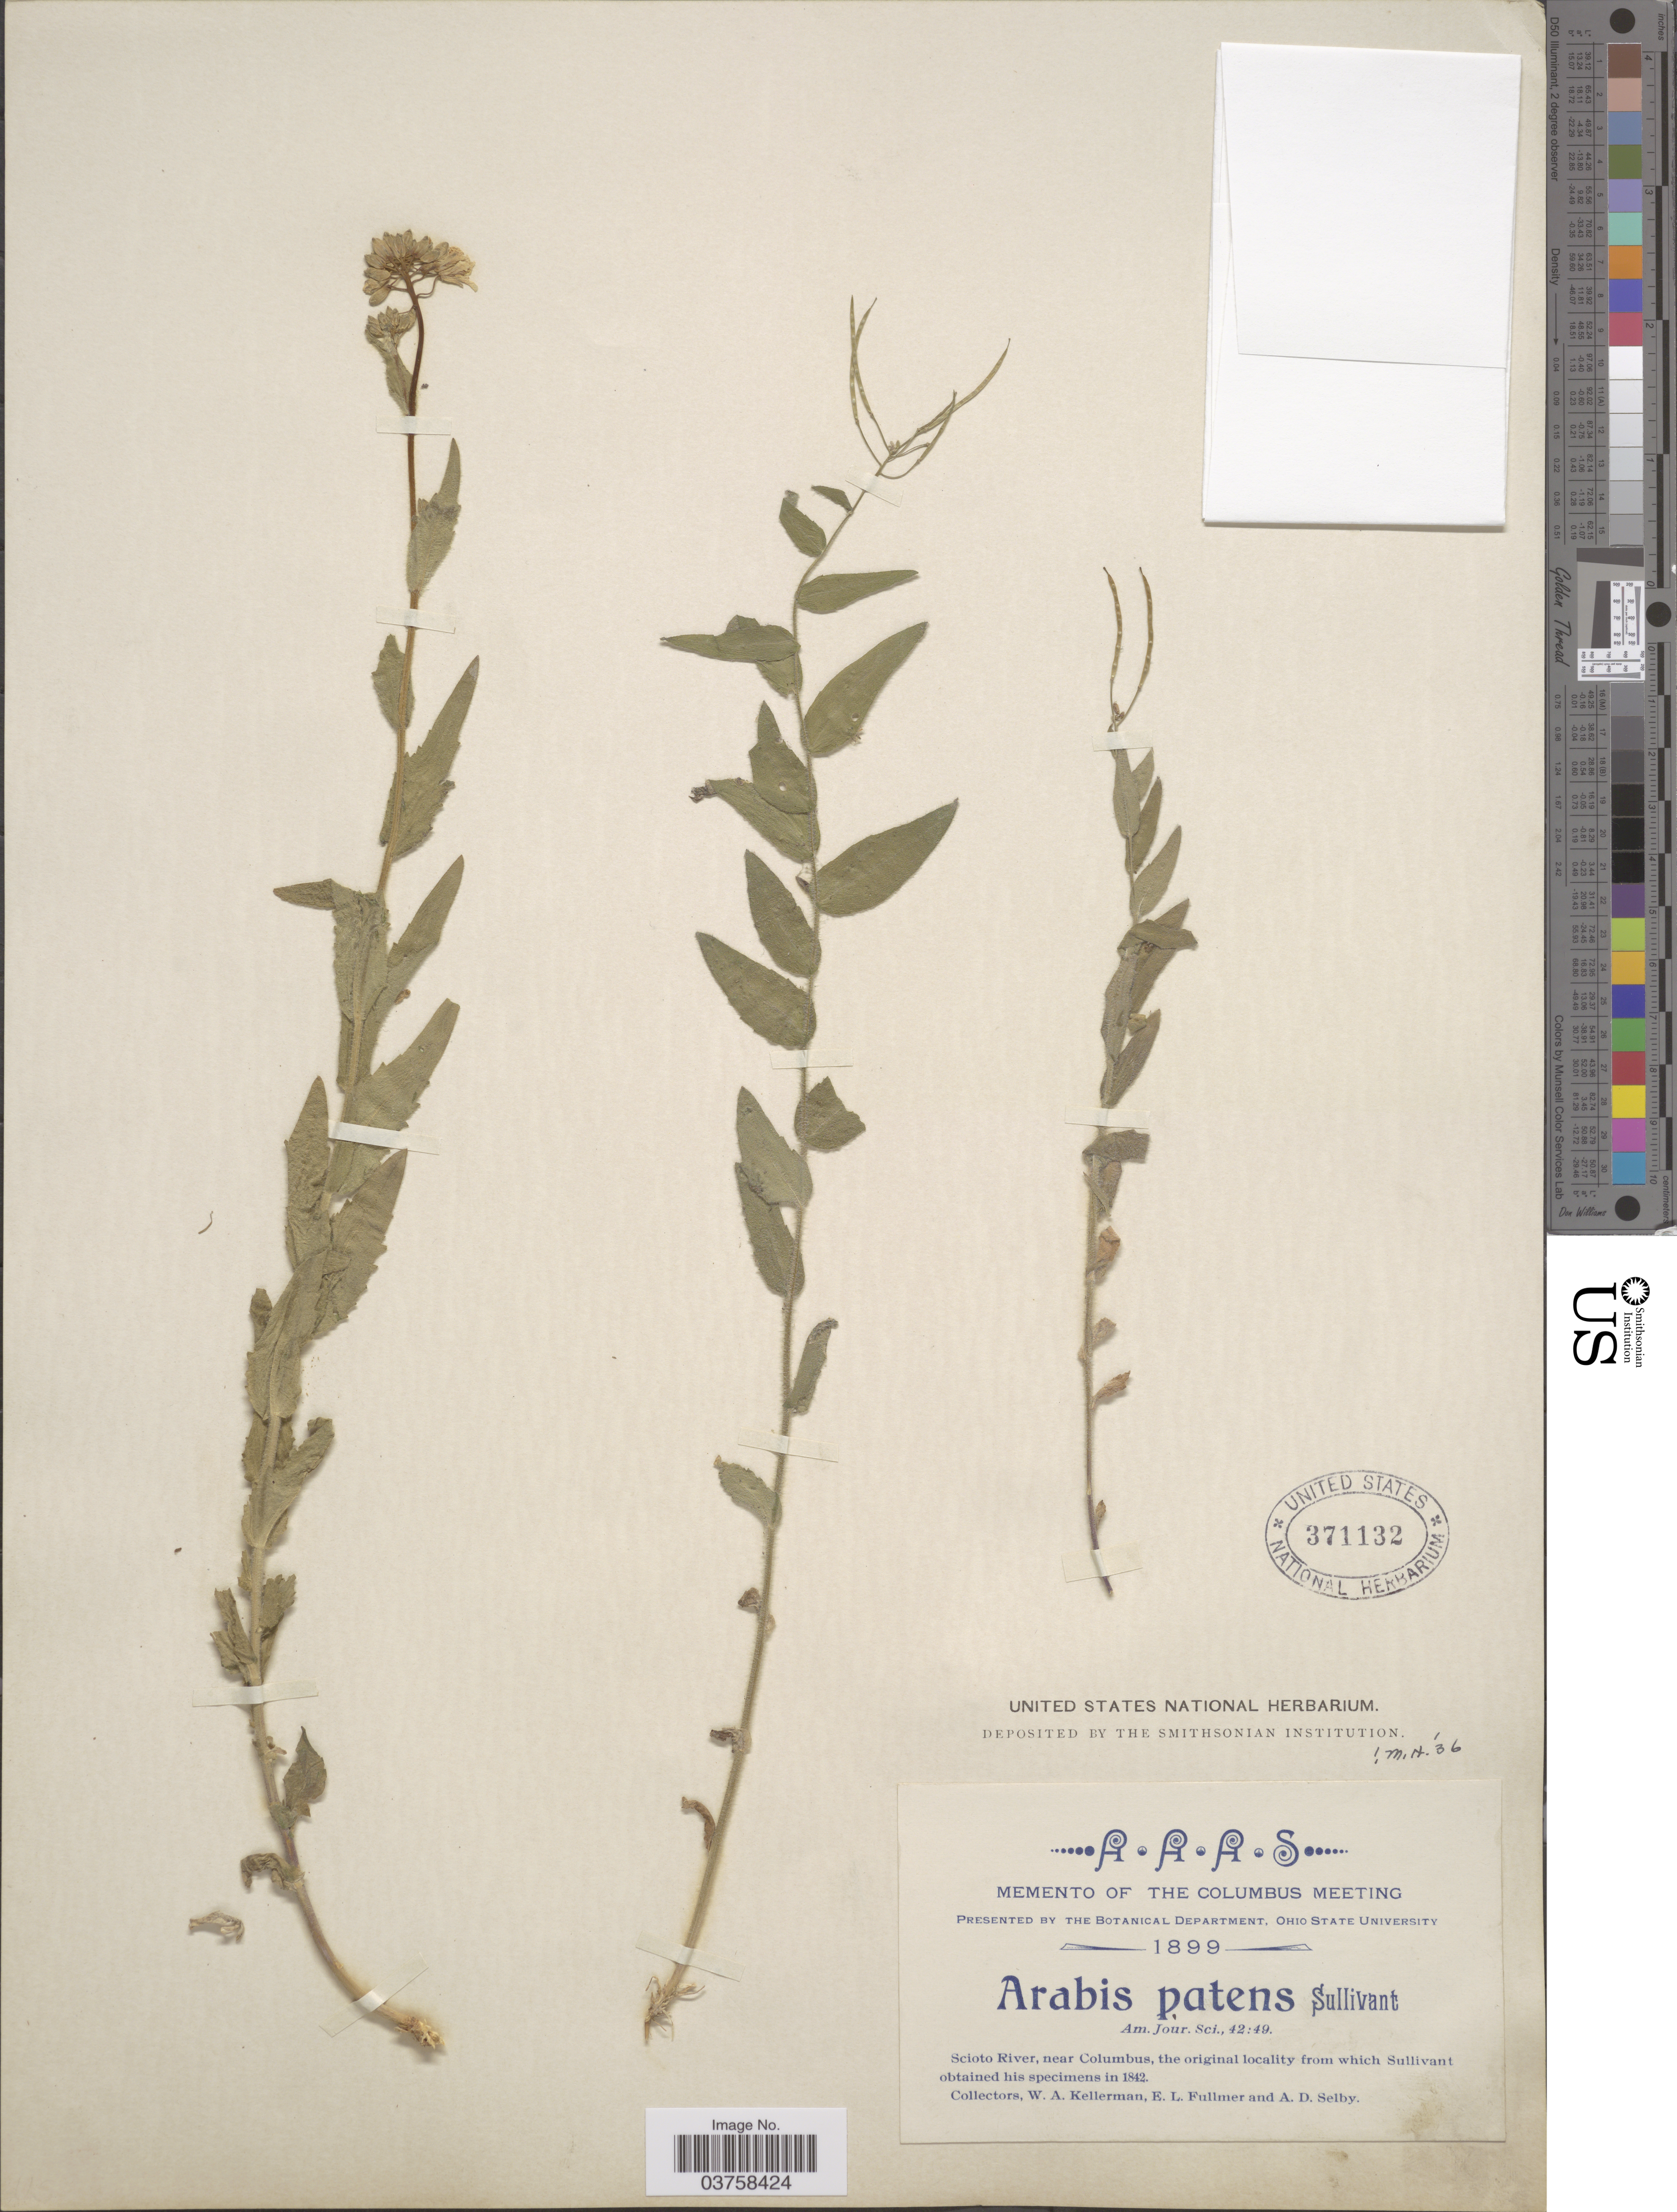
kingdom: Plantae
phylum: Tracheophyta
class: Magnoliopsida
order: Brassicales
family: Brassicaceae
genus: Arabis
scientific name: Arabis patens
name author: Sull.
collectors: W. Kellerman, E. Fullmer & A. Selby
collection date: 1899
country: United States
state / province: Ohio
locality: Scioto River, near Columbus.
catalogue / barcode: US 371132